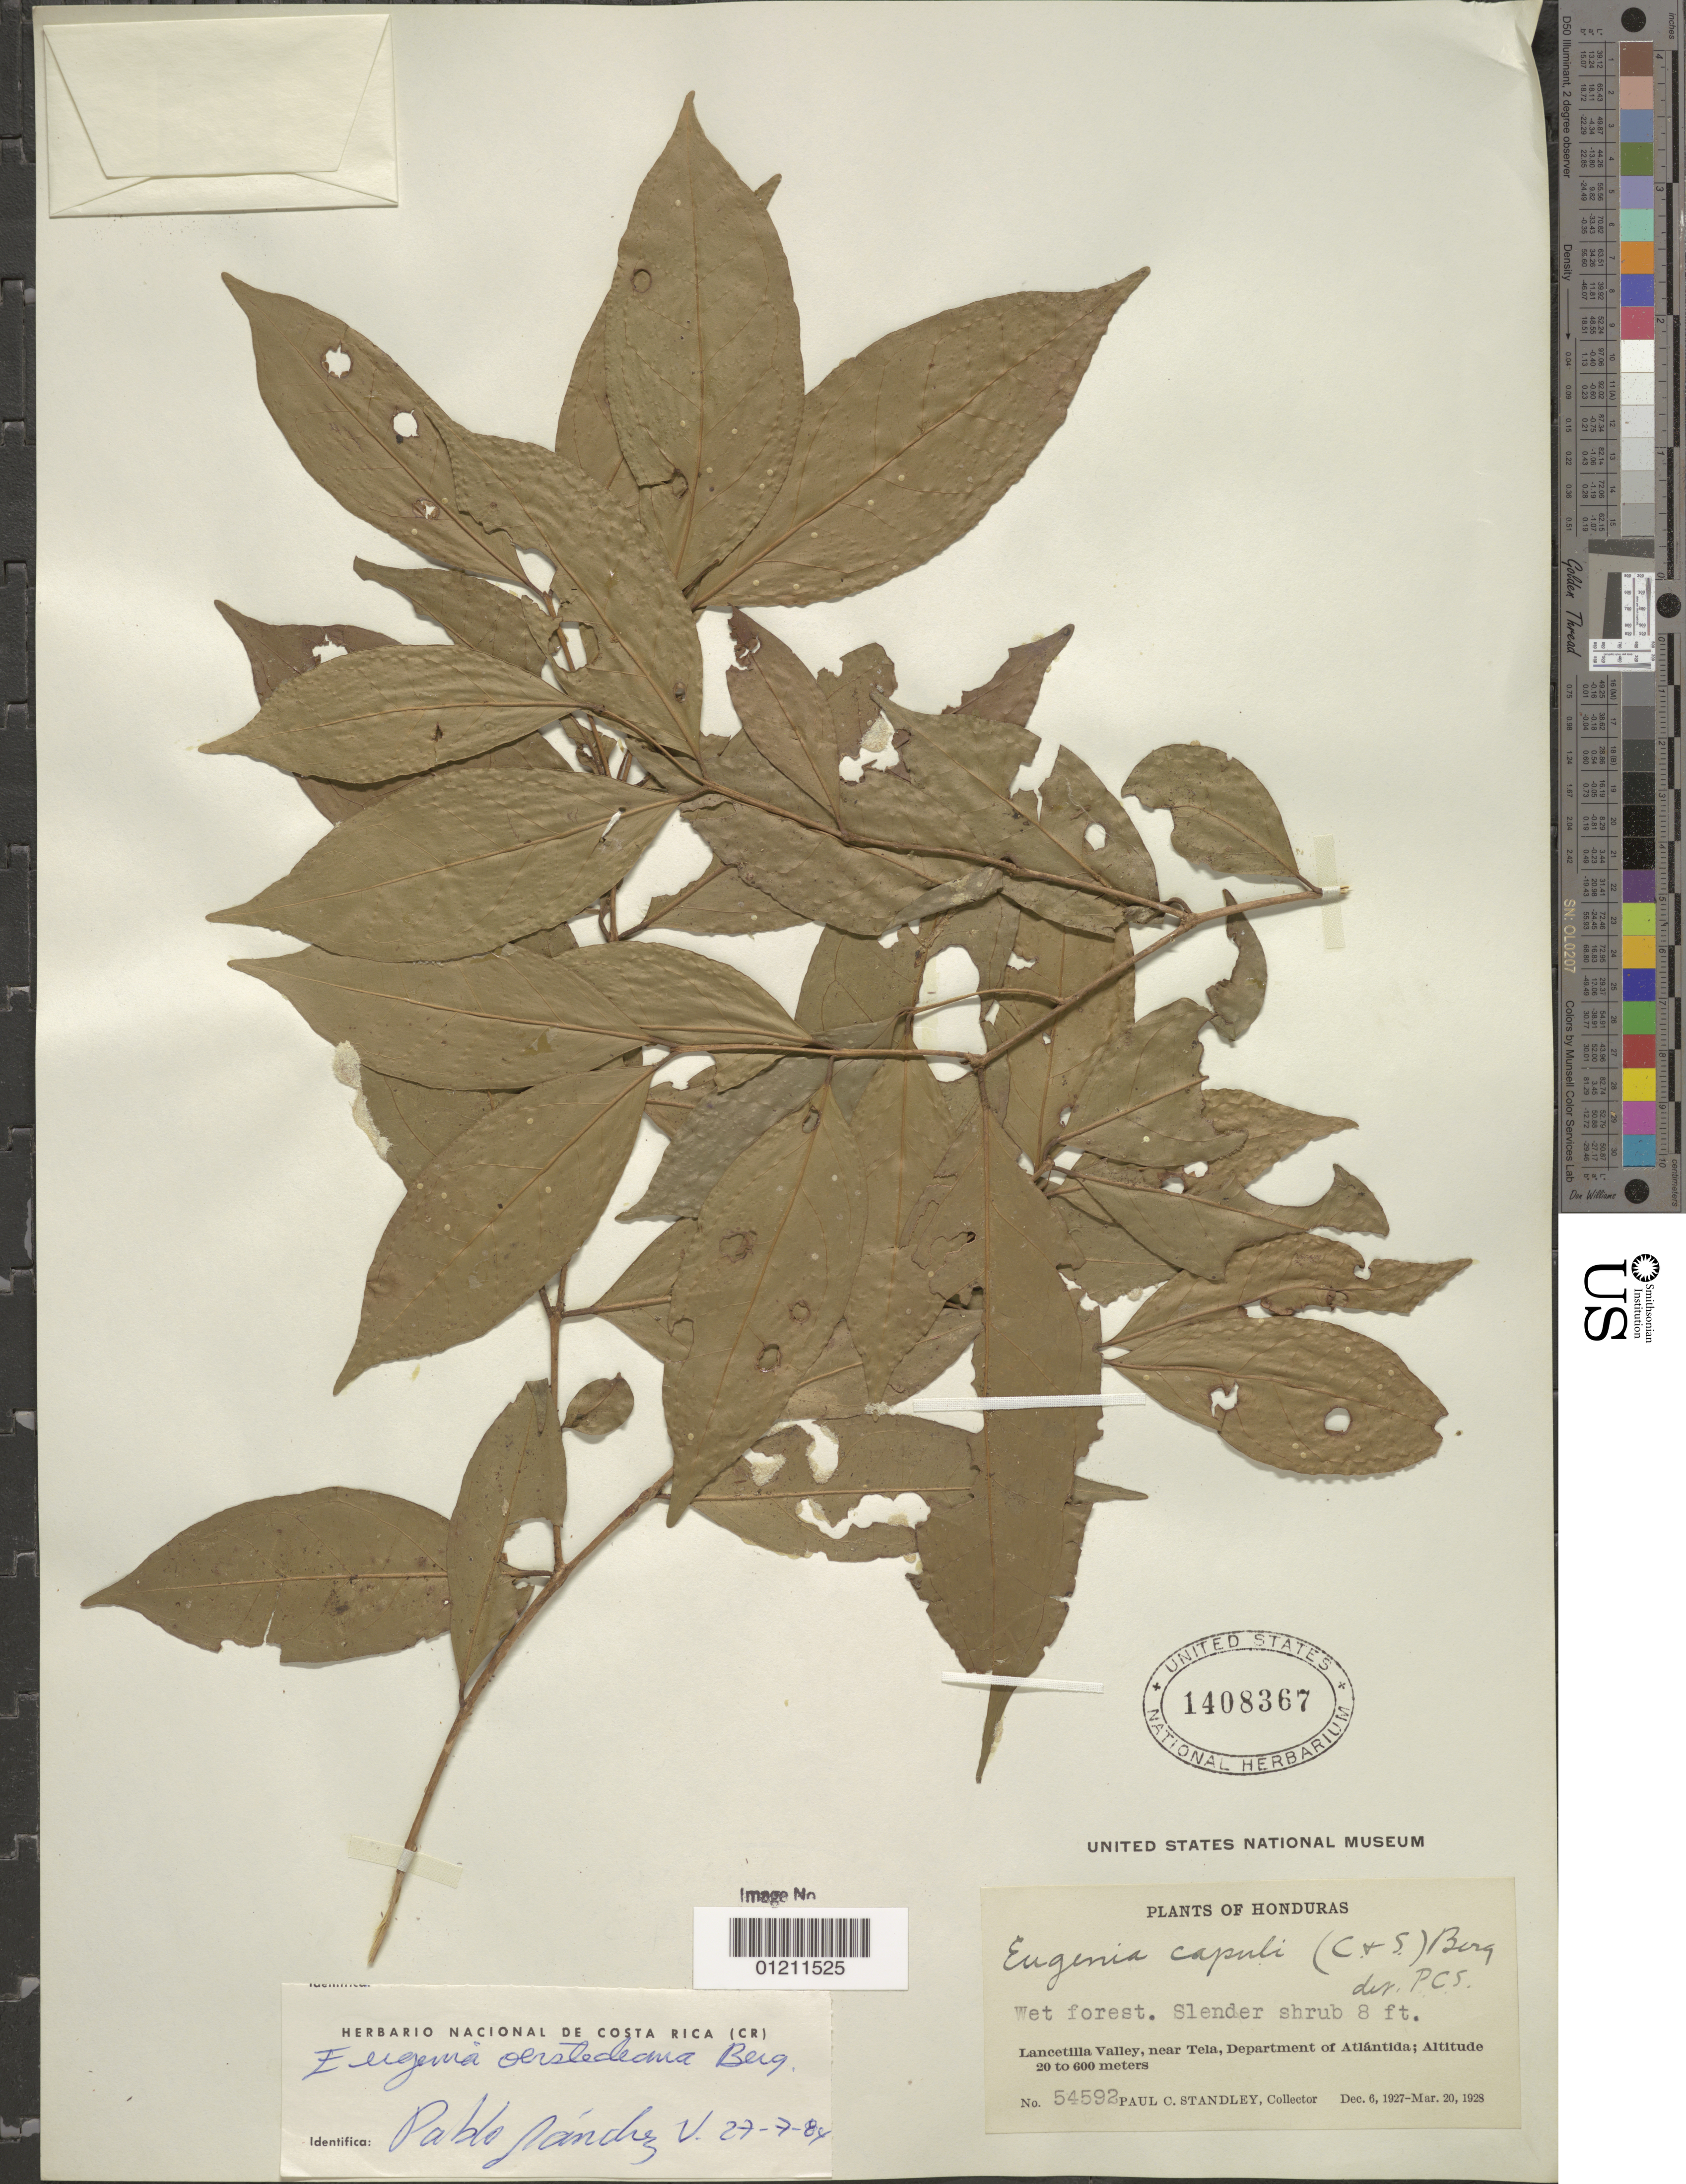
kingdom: Plantae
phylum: Tracheophyta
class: Magnoliopsida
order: Myrtales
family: Myrtaceae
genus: Eugenia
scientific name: Eugenia oerstediana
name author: O. Berg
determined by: Sánchez Vindas, P. E.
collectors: P. C. Standley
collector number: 54592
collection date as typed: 06 Dec 1927 to 20 Mar 1928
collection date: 1927-12-06/1928-03-20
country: Honduras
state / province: Atlántida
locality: Lancetilla Valley, near Tela, Department of Atlántida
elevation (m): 20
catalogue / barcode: US 1408367